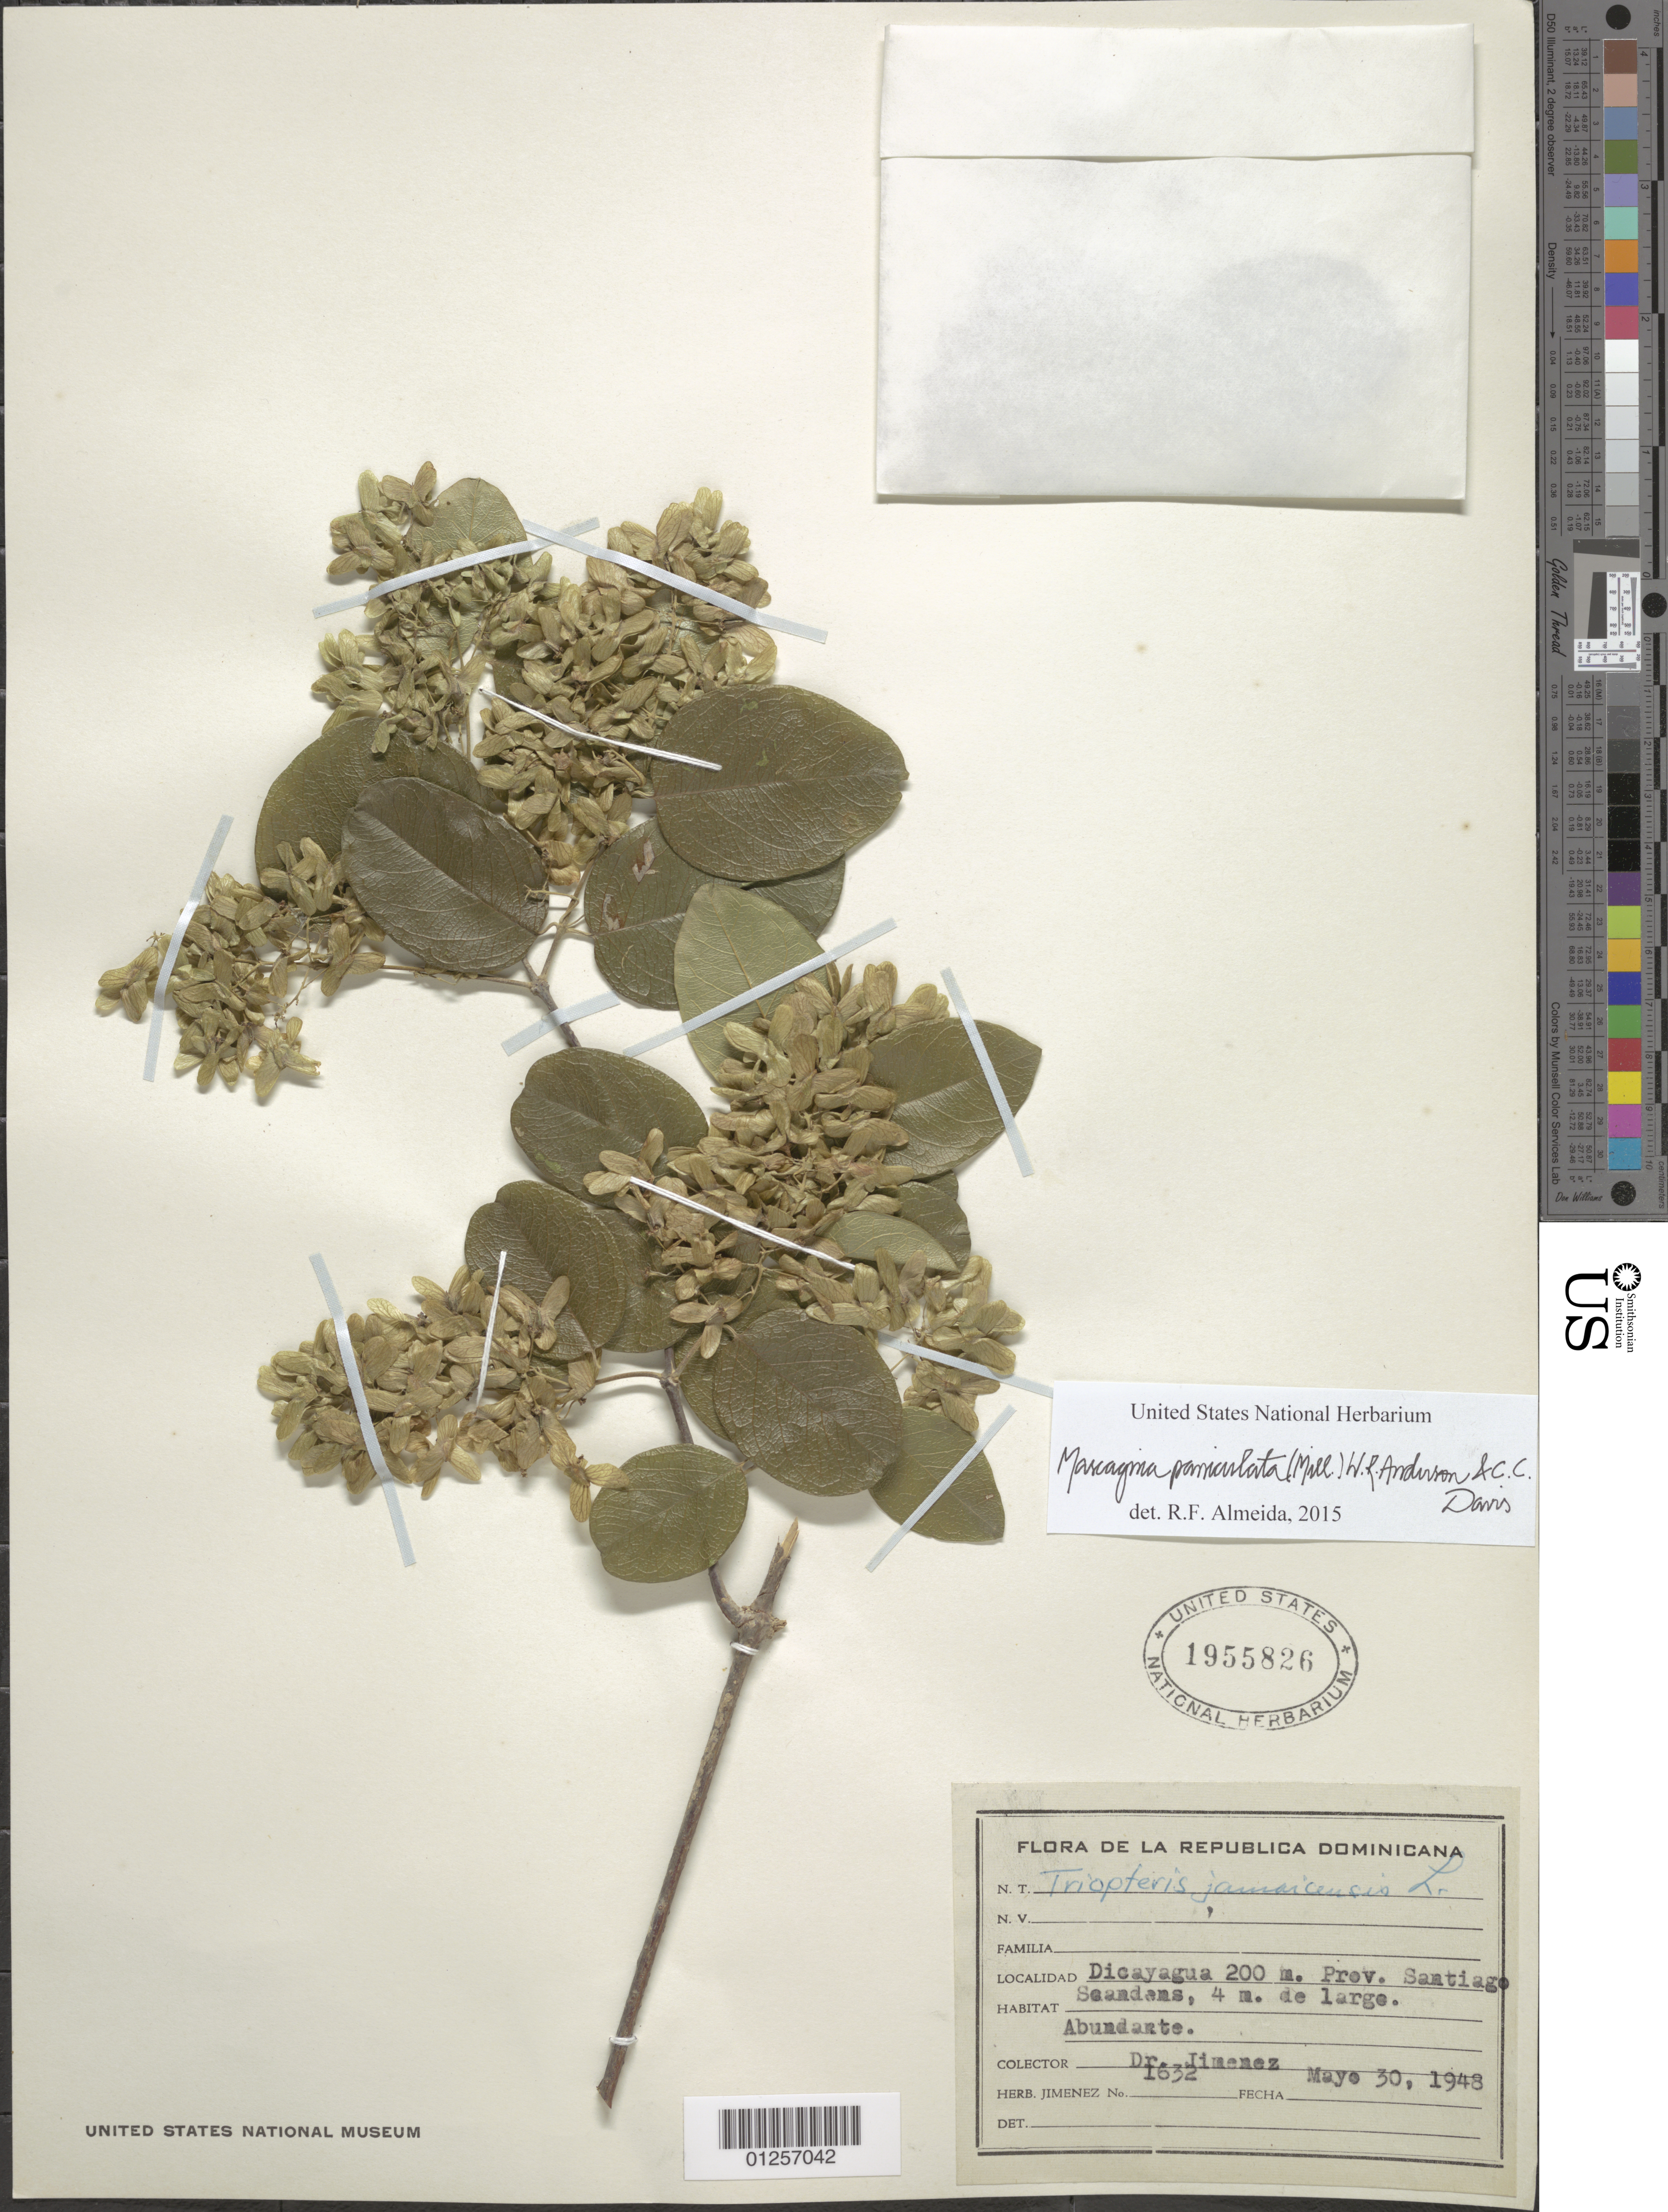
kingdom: Plantae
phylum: Tracheophyta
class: Magnoliopsida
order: Malpighiales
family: Malpighiaceae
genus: Mascagnia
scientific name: Mascagnia lucida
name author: (Kunth) W.R. Anderson & C. Davis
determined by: De Almeida, R. F., (HUEFS), Universidade Estadual de Feira de Santana (BRAZIL)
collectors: J. J. Jiménez Almonte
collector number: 1632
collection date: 1948-05-30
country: Dominican Republic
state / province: Santiago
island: Hispaniola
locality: Dicayagua.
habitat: Abundante.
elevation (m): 200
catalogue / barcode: US 1955826